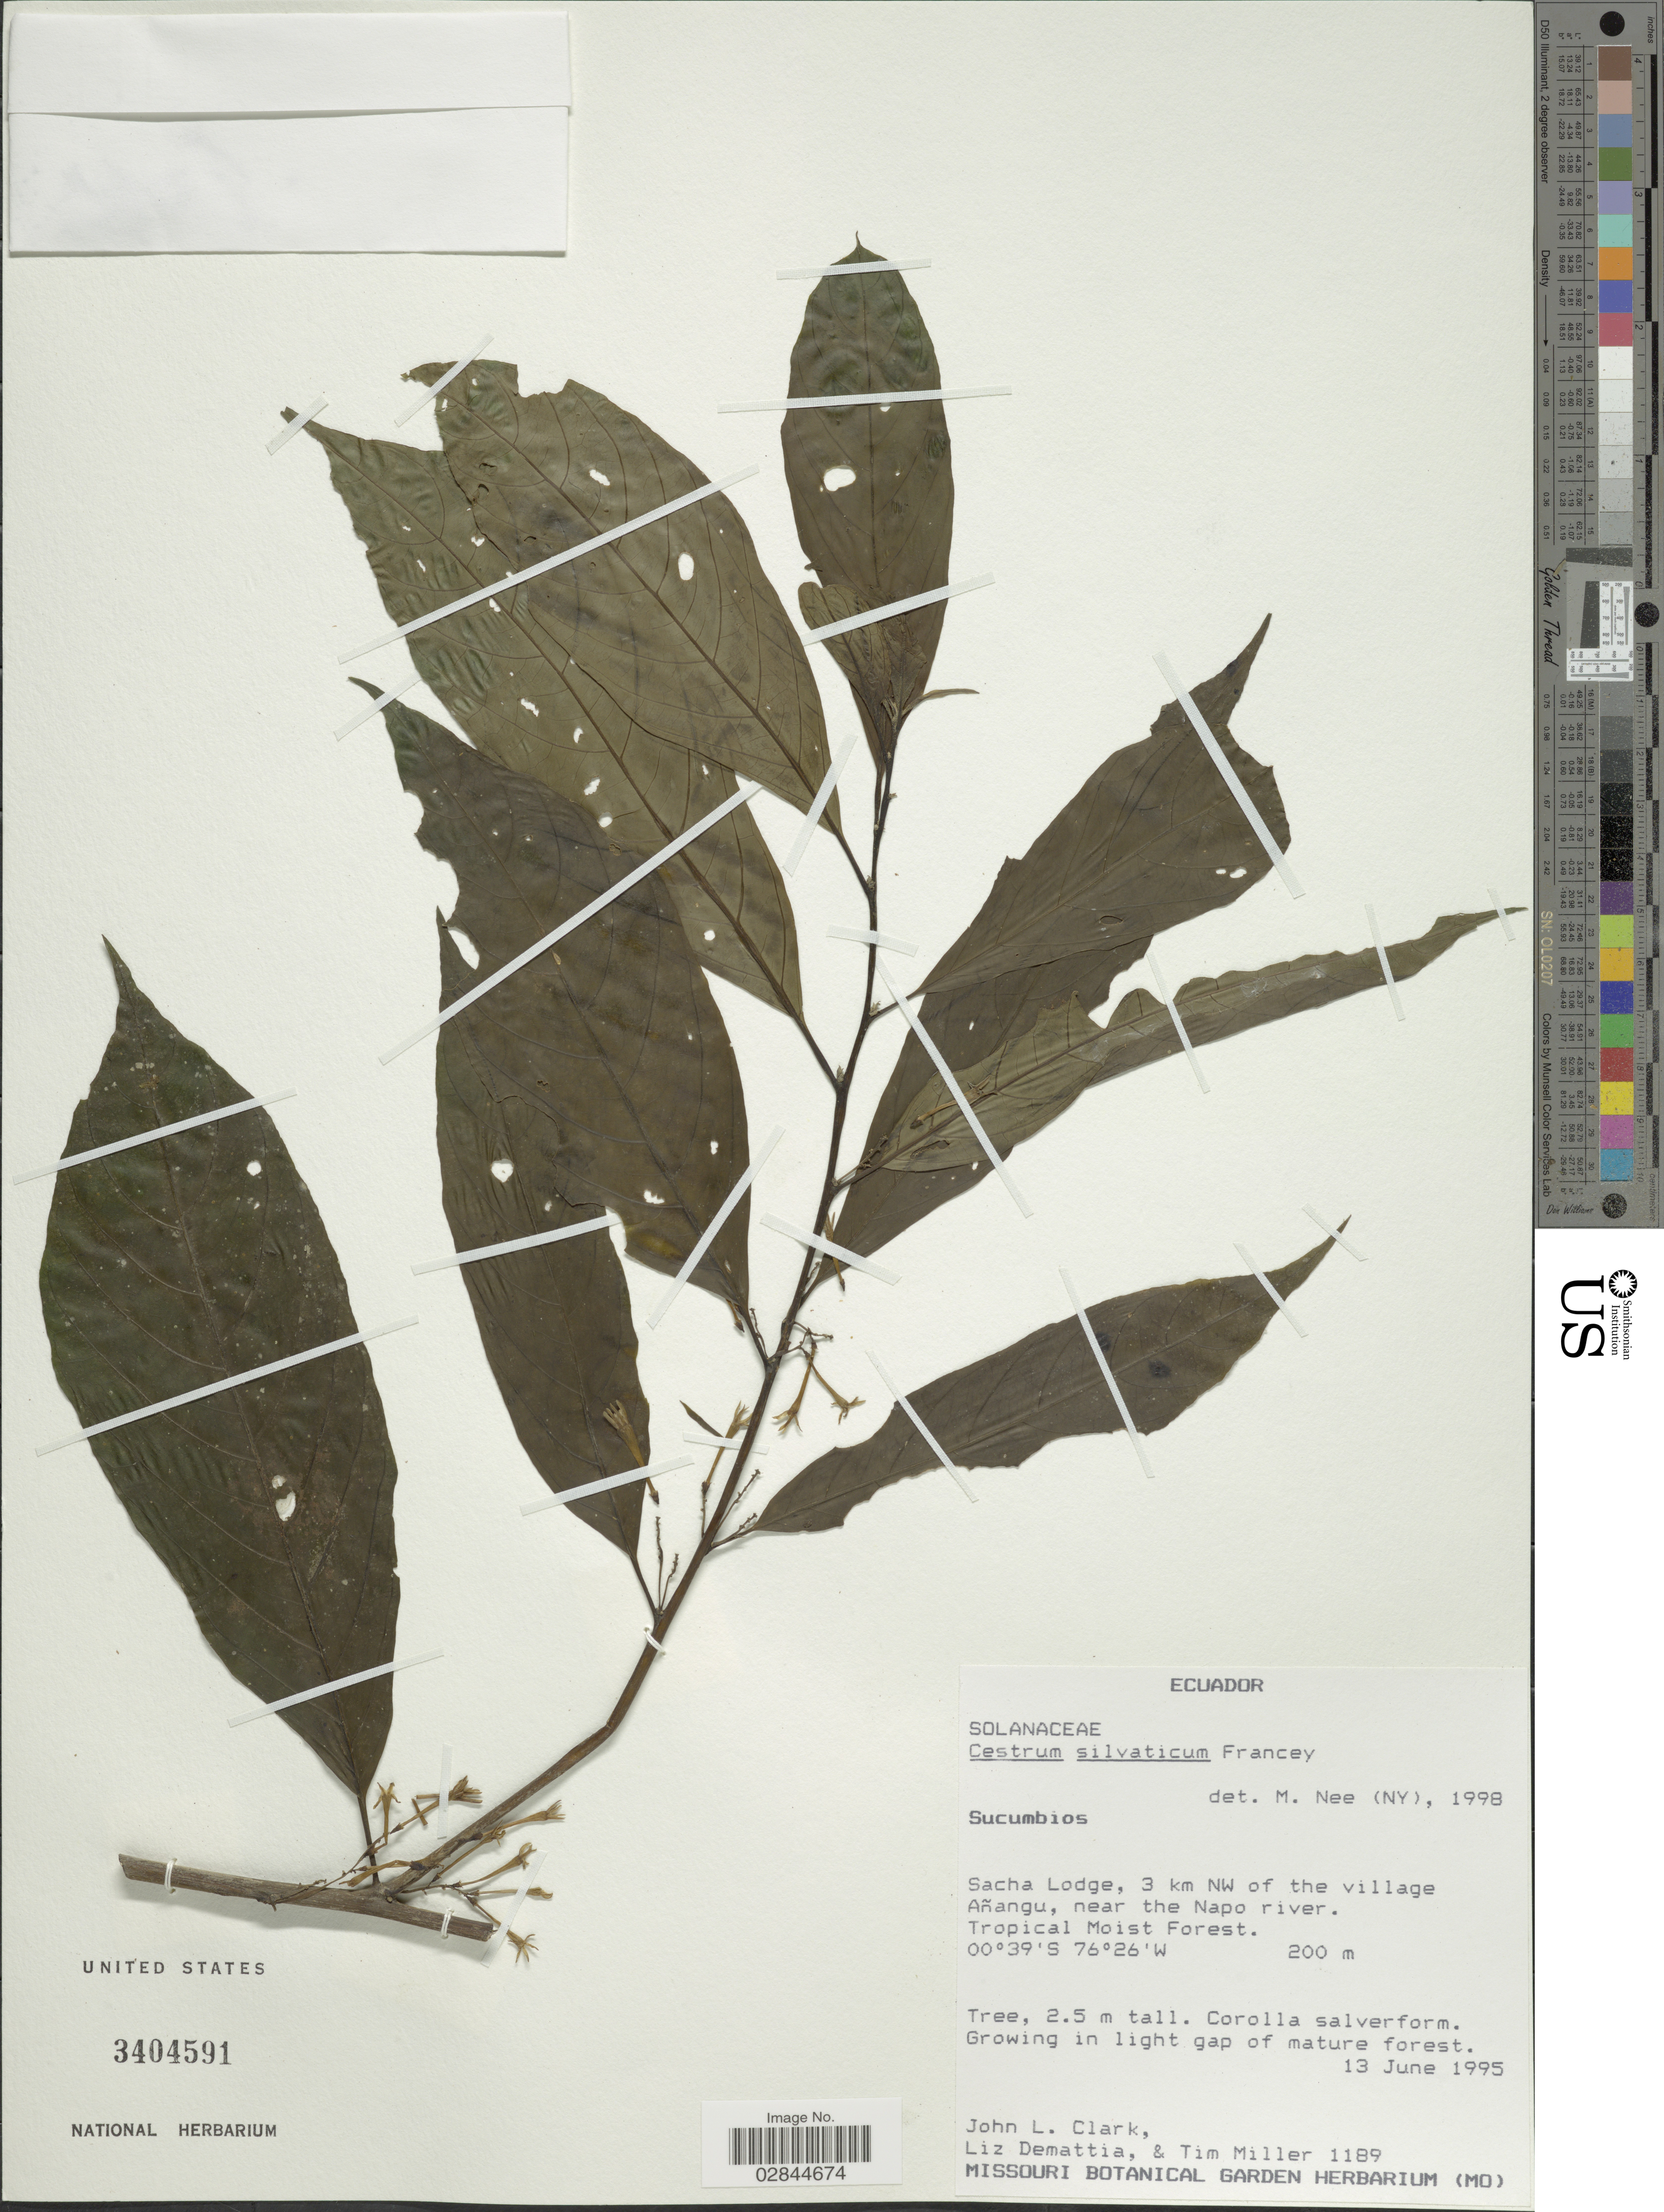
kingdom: Plantae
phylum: Tracheophyta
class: Magnoliopsida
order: Solanales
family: Solanaceae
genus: Cestrum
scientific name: Cestrum microcalyx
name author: Francey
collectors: J. L. Clark, L. Demattia & T. Miller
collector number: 1189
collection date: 1995-06-13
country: Ecuador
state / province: Sucumbíos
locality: Sacha Lodge, 3 km NW of the village Añangu, near the Napo river.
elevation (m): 200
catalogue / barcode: US 3404591